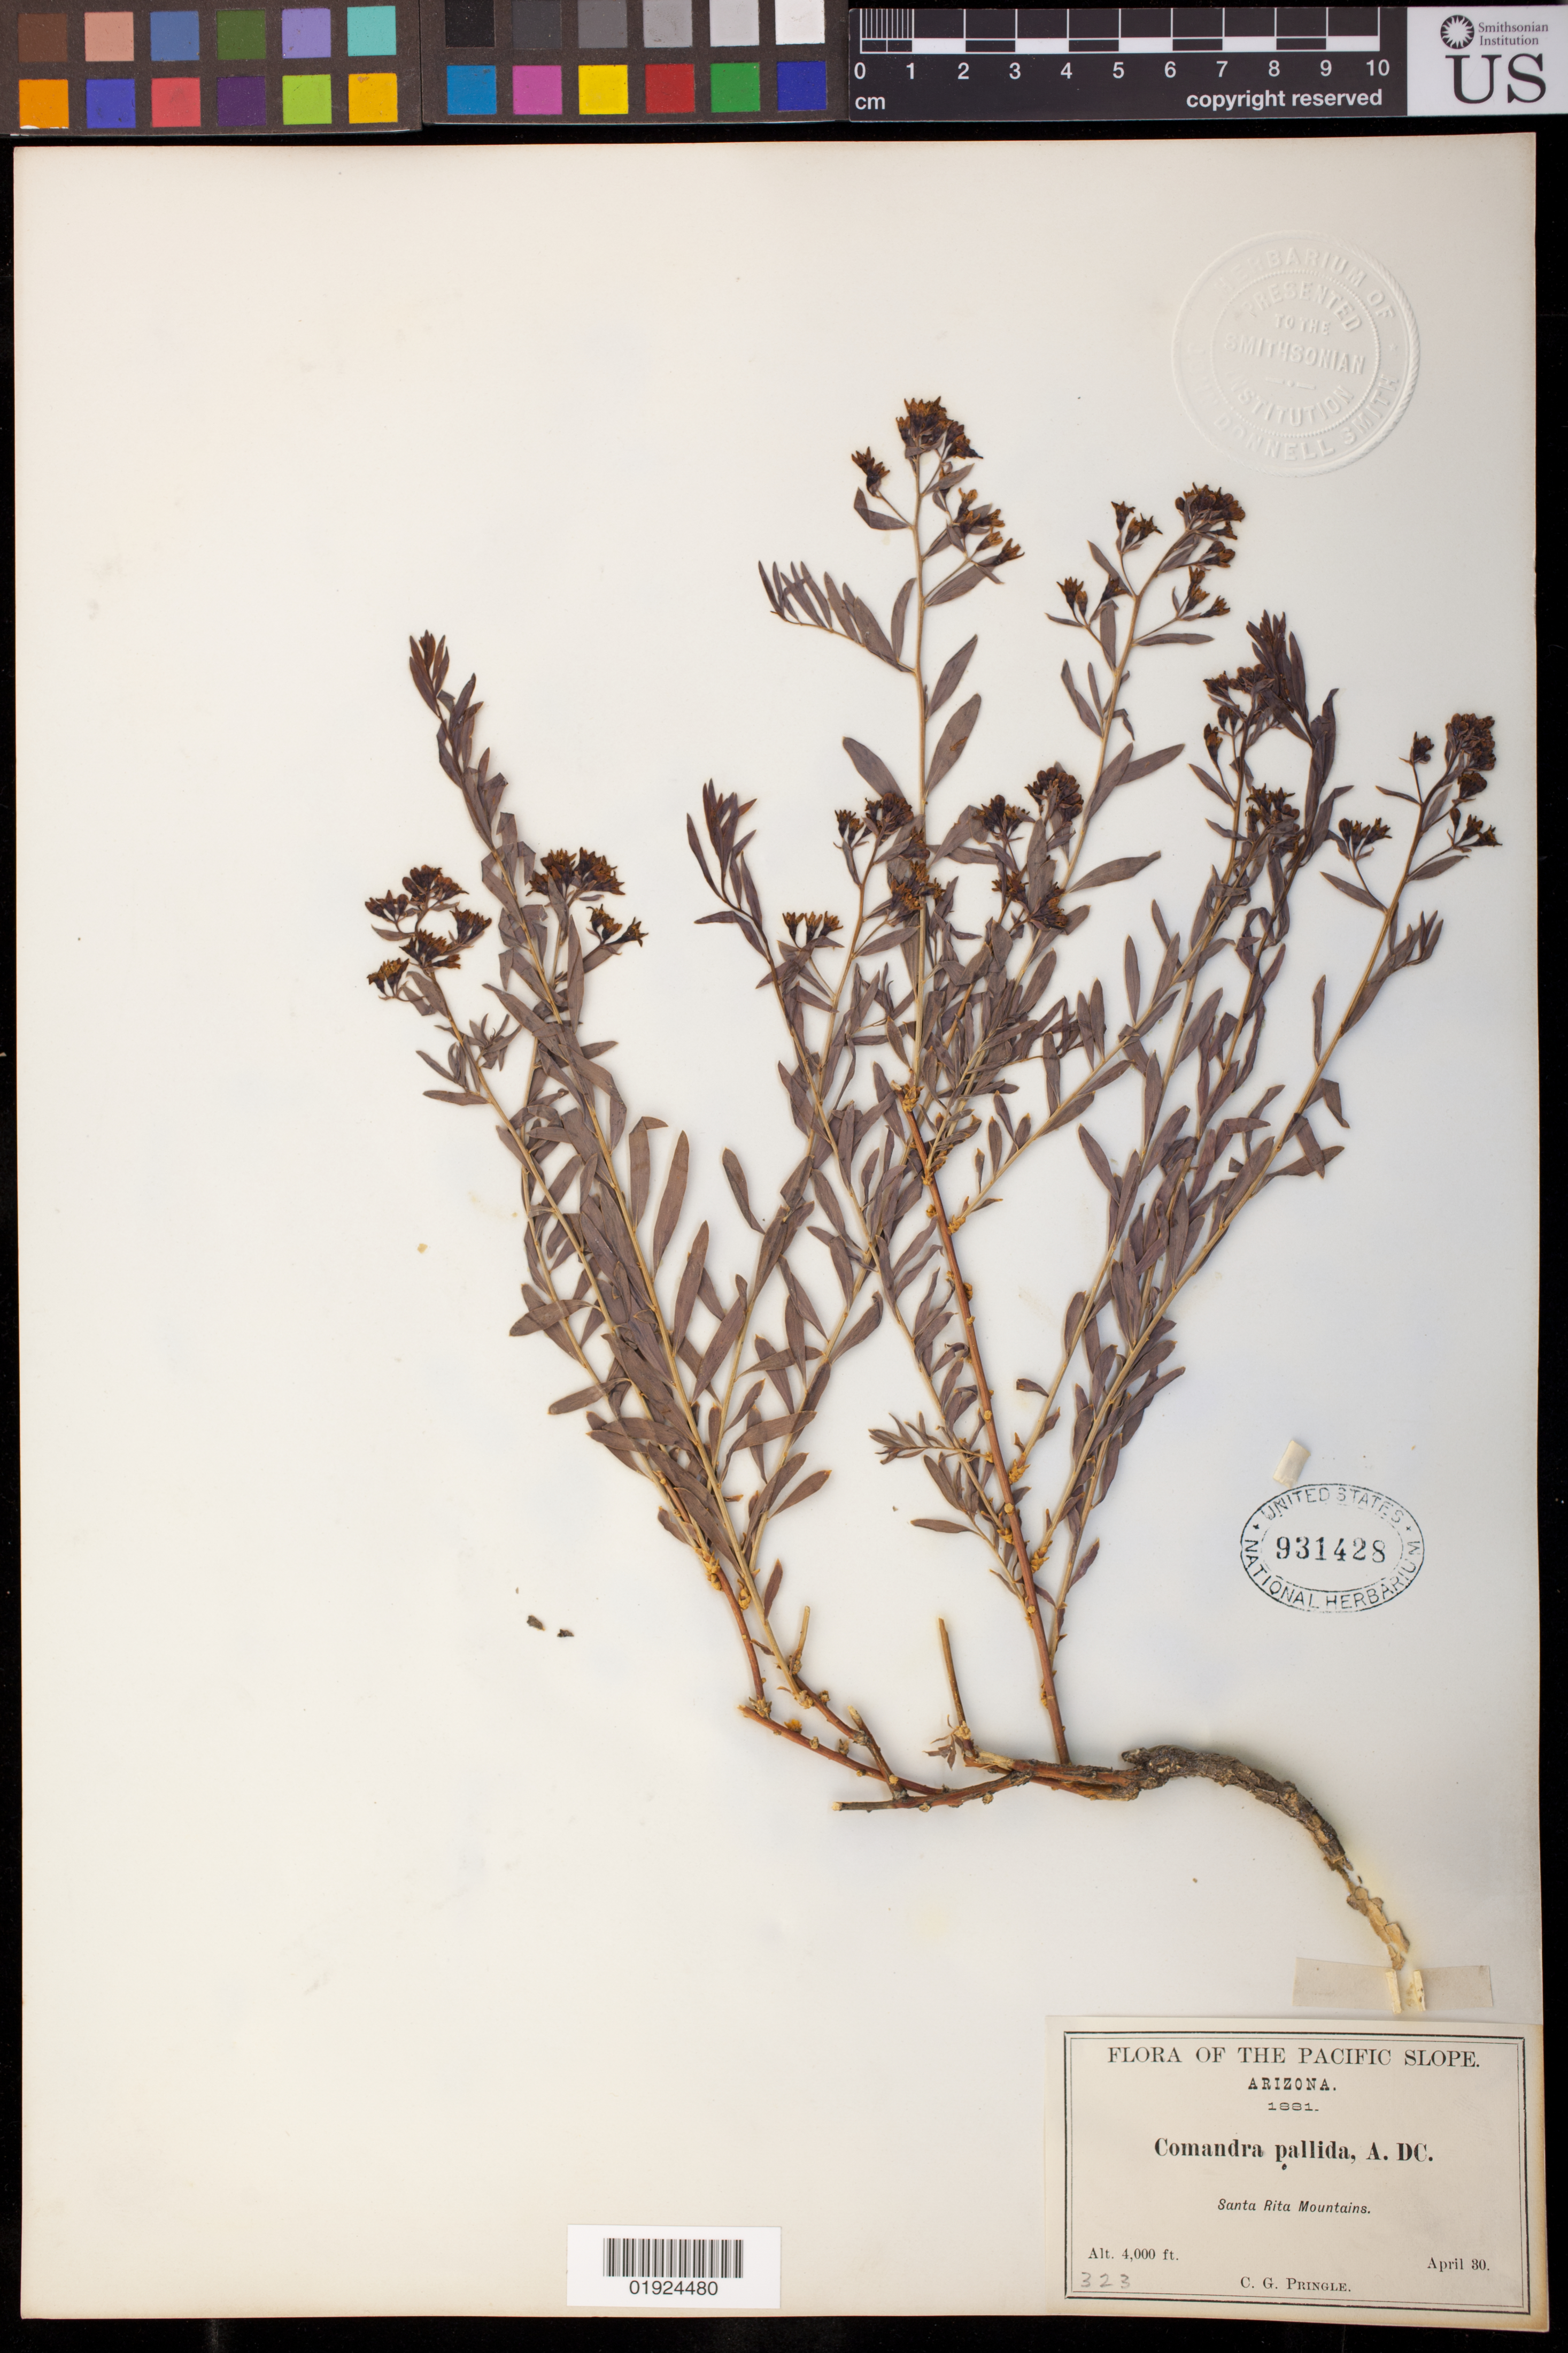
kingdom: Plantae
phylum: Tracheophyta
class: Magnoliopsida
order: Santalales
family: Comandraceae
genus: Comandra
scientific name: Comandra pallida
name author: A. DC.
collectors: C. G. Pringle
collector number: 323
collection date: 1881-04-30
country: United States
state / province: Arizona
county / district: Santa Cruz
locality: Santa Rita Mountains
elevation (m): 1219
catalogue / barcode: US 931428